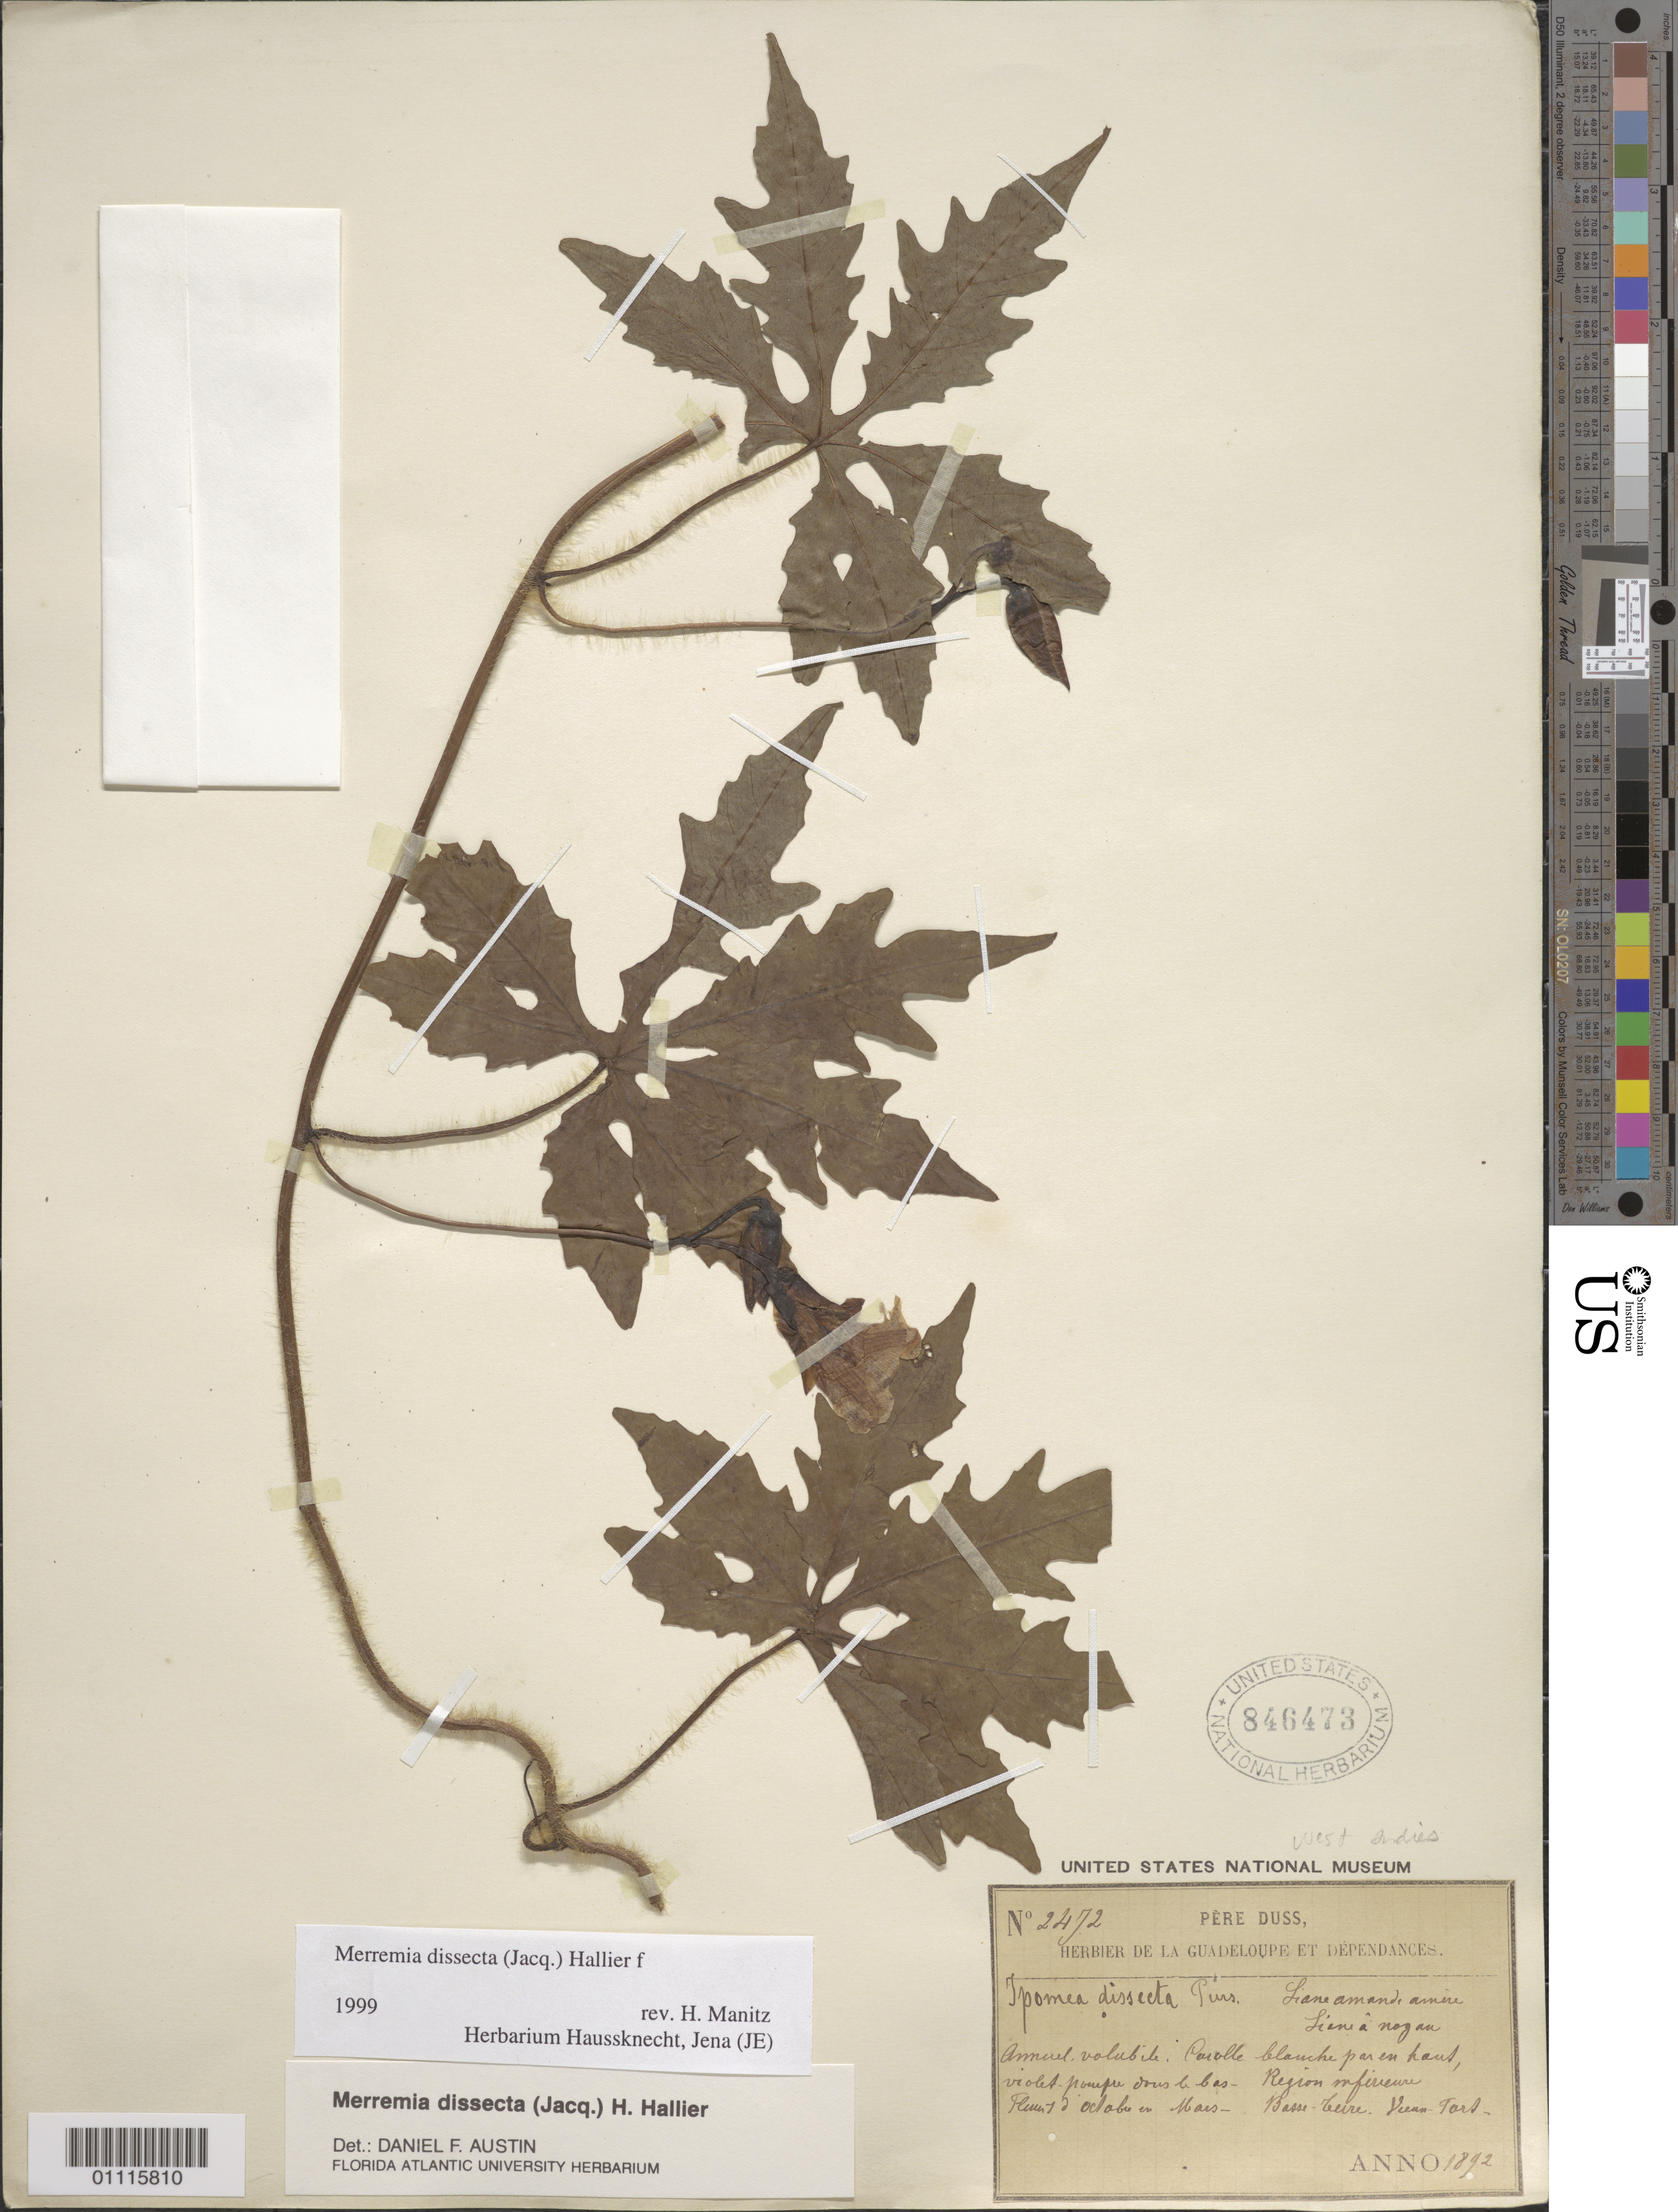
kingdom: Plantae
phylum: Tracheophyta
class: Magnoliopsida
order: Solanales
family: Convolvulaceae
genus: Distimake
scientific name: Distimake dissectus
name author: (Jacq.) A. R. Simões & Staples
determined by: Strong, Mark T., (BOT), Smithsonian Institution - National Museum of Natural History (UNITED STATES)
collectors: Père Duss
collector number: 2472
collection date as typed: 1892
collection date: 1892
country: Guadeloupe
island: Basse Terre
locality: Vieux Fort. Region infierieure.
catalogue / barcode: US 846473